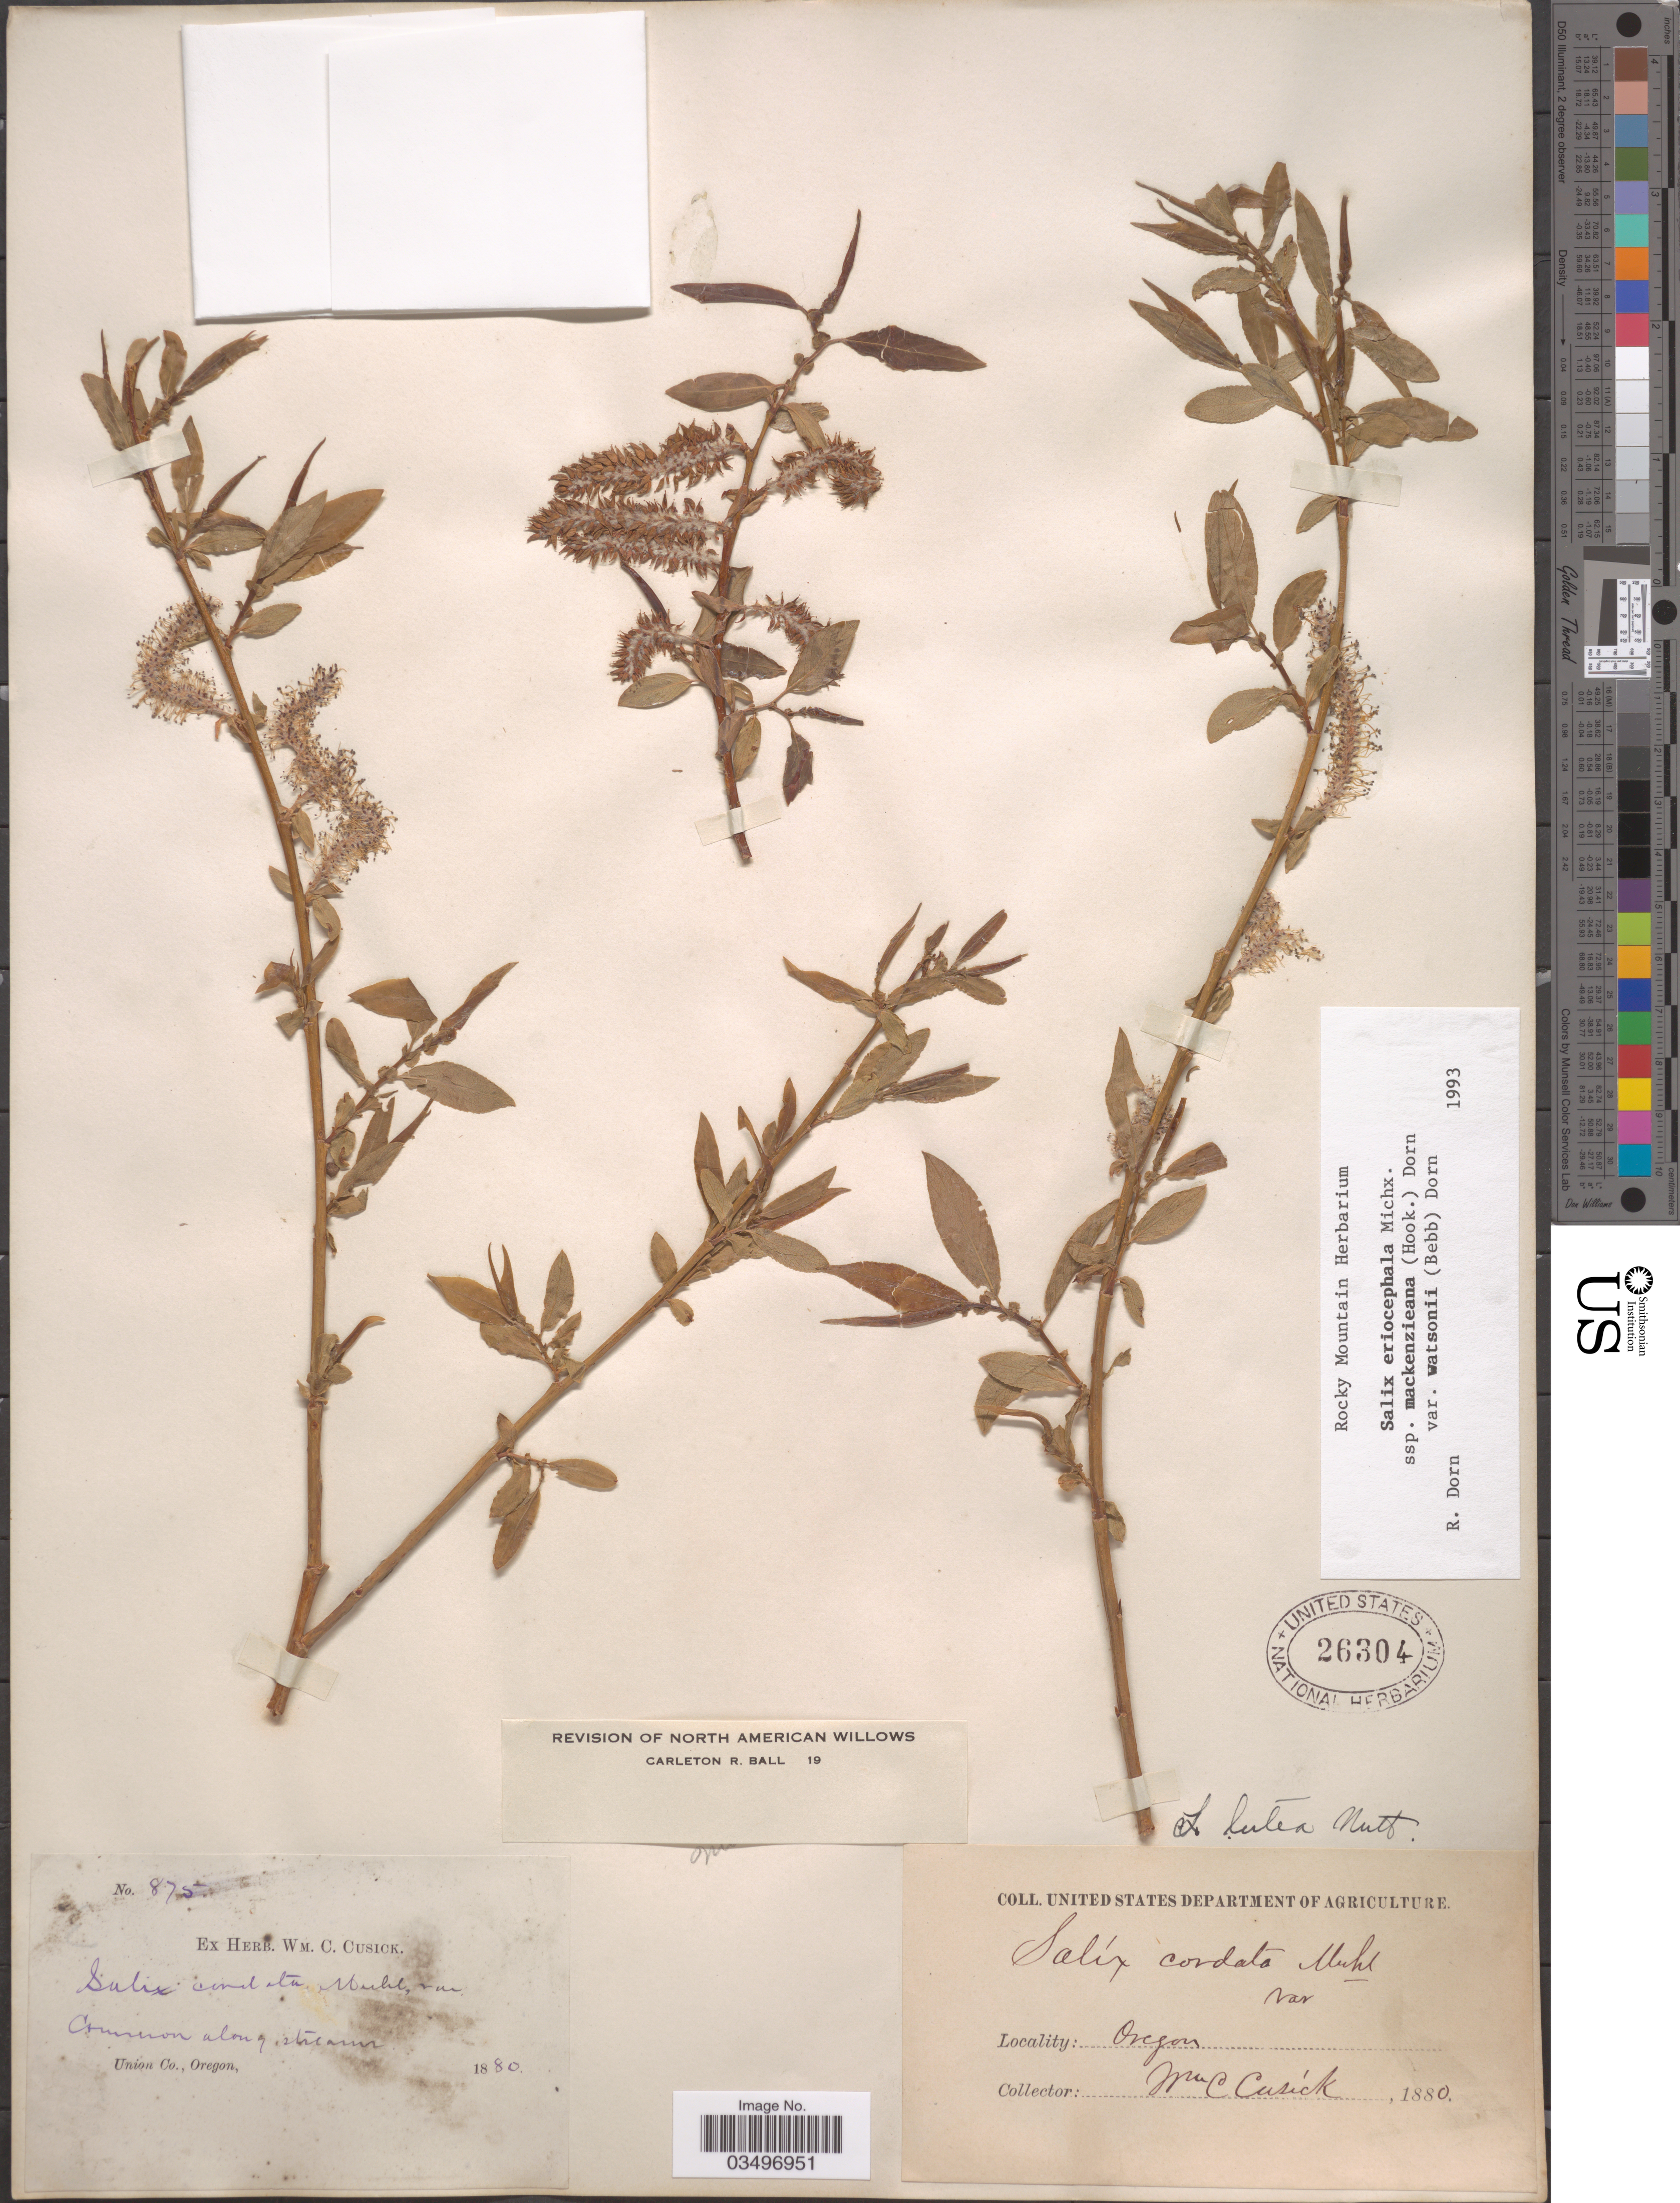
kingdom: Plantae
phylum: Tracheophyta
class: Magnoliopsida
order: Malpighiales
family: Salicaceae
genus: Salix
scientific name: Salix eriocephala var. watsonii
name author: (Bebb) Dorn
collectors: W. C. Cusick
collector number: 875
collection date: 1880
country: United States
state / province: Oregon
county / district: Union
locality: Union Co.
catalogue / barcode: US 26304